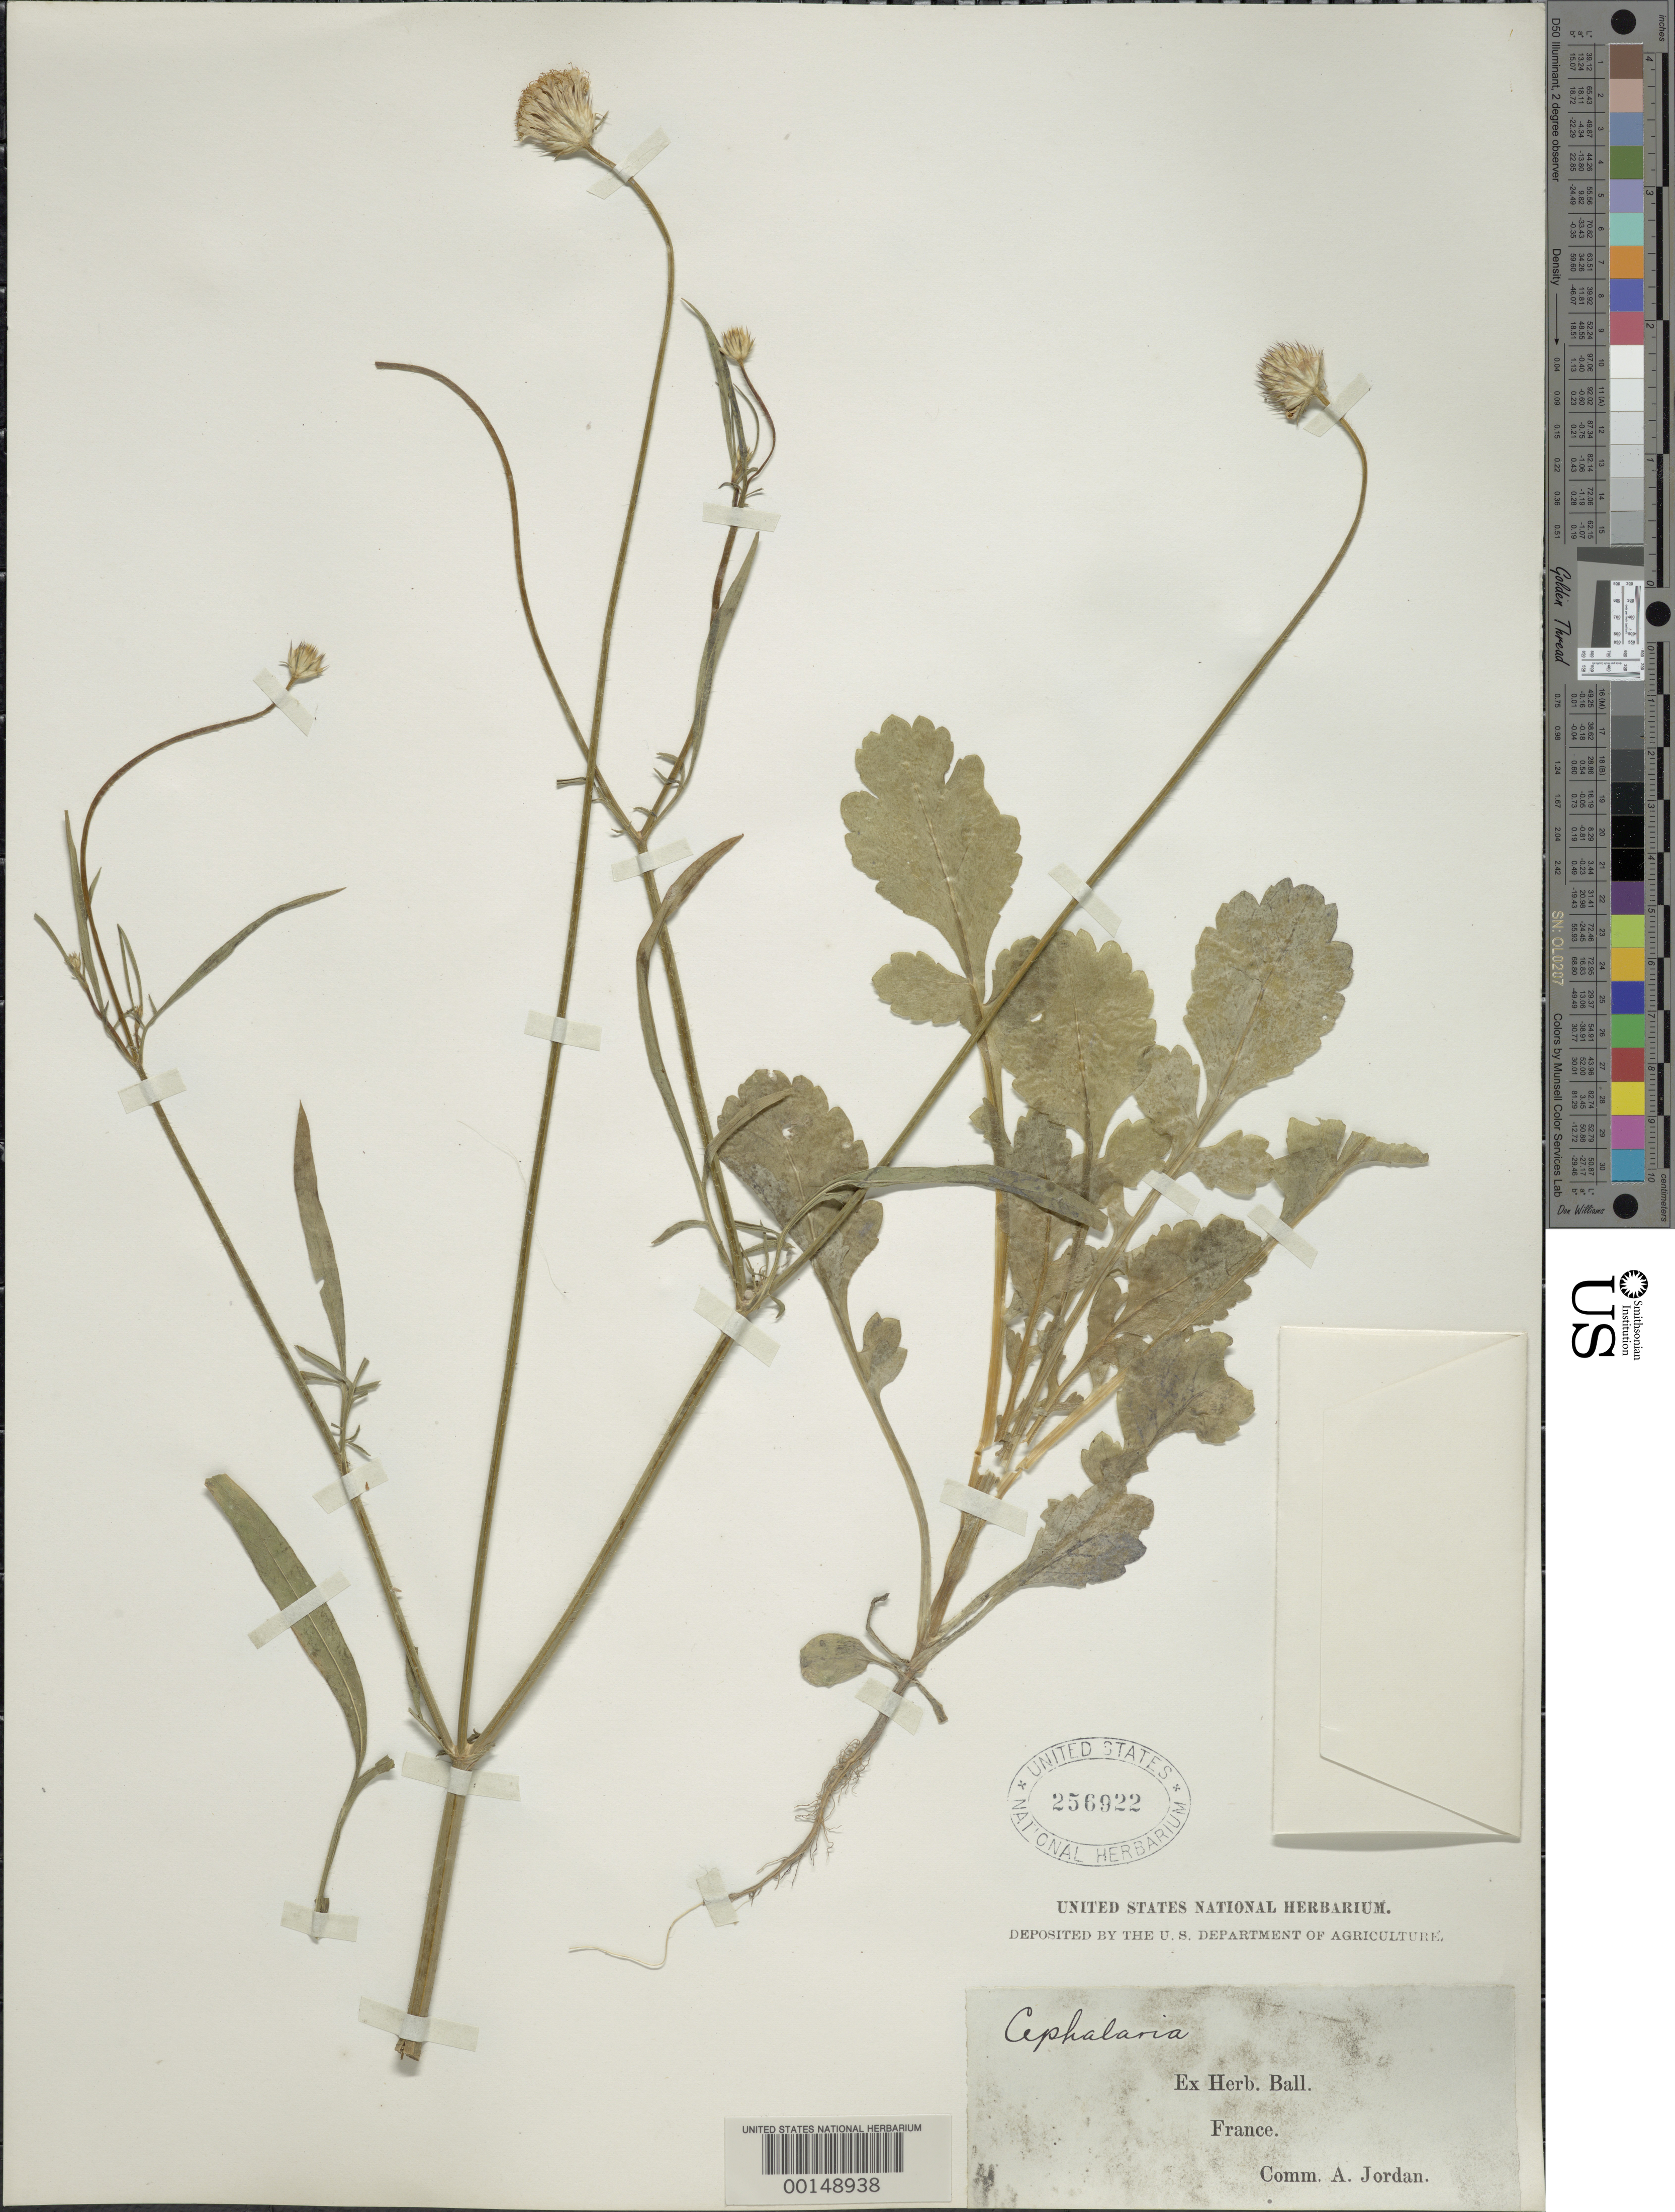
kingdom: Plantae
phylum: Tracheophyta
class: Magnoliopsida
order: Dipsacales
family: Caprifoliaceae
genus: Cephalaria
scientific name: Cephalaria sp.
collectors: A. Jordan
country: France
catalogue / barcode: US 256922